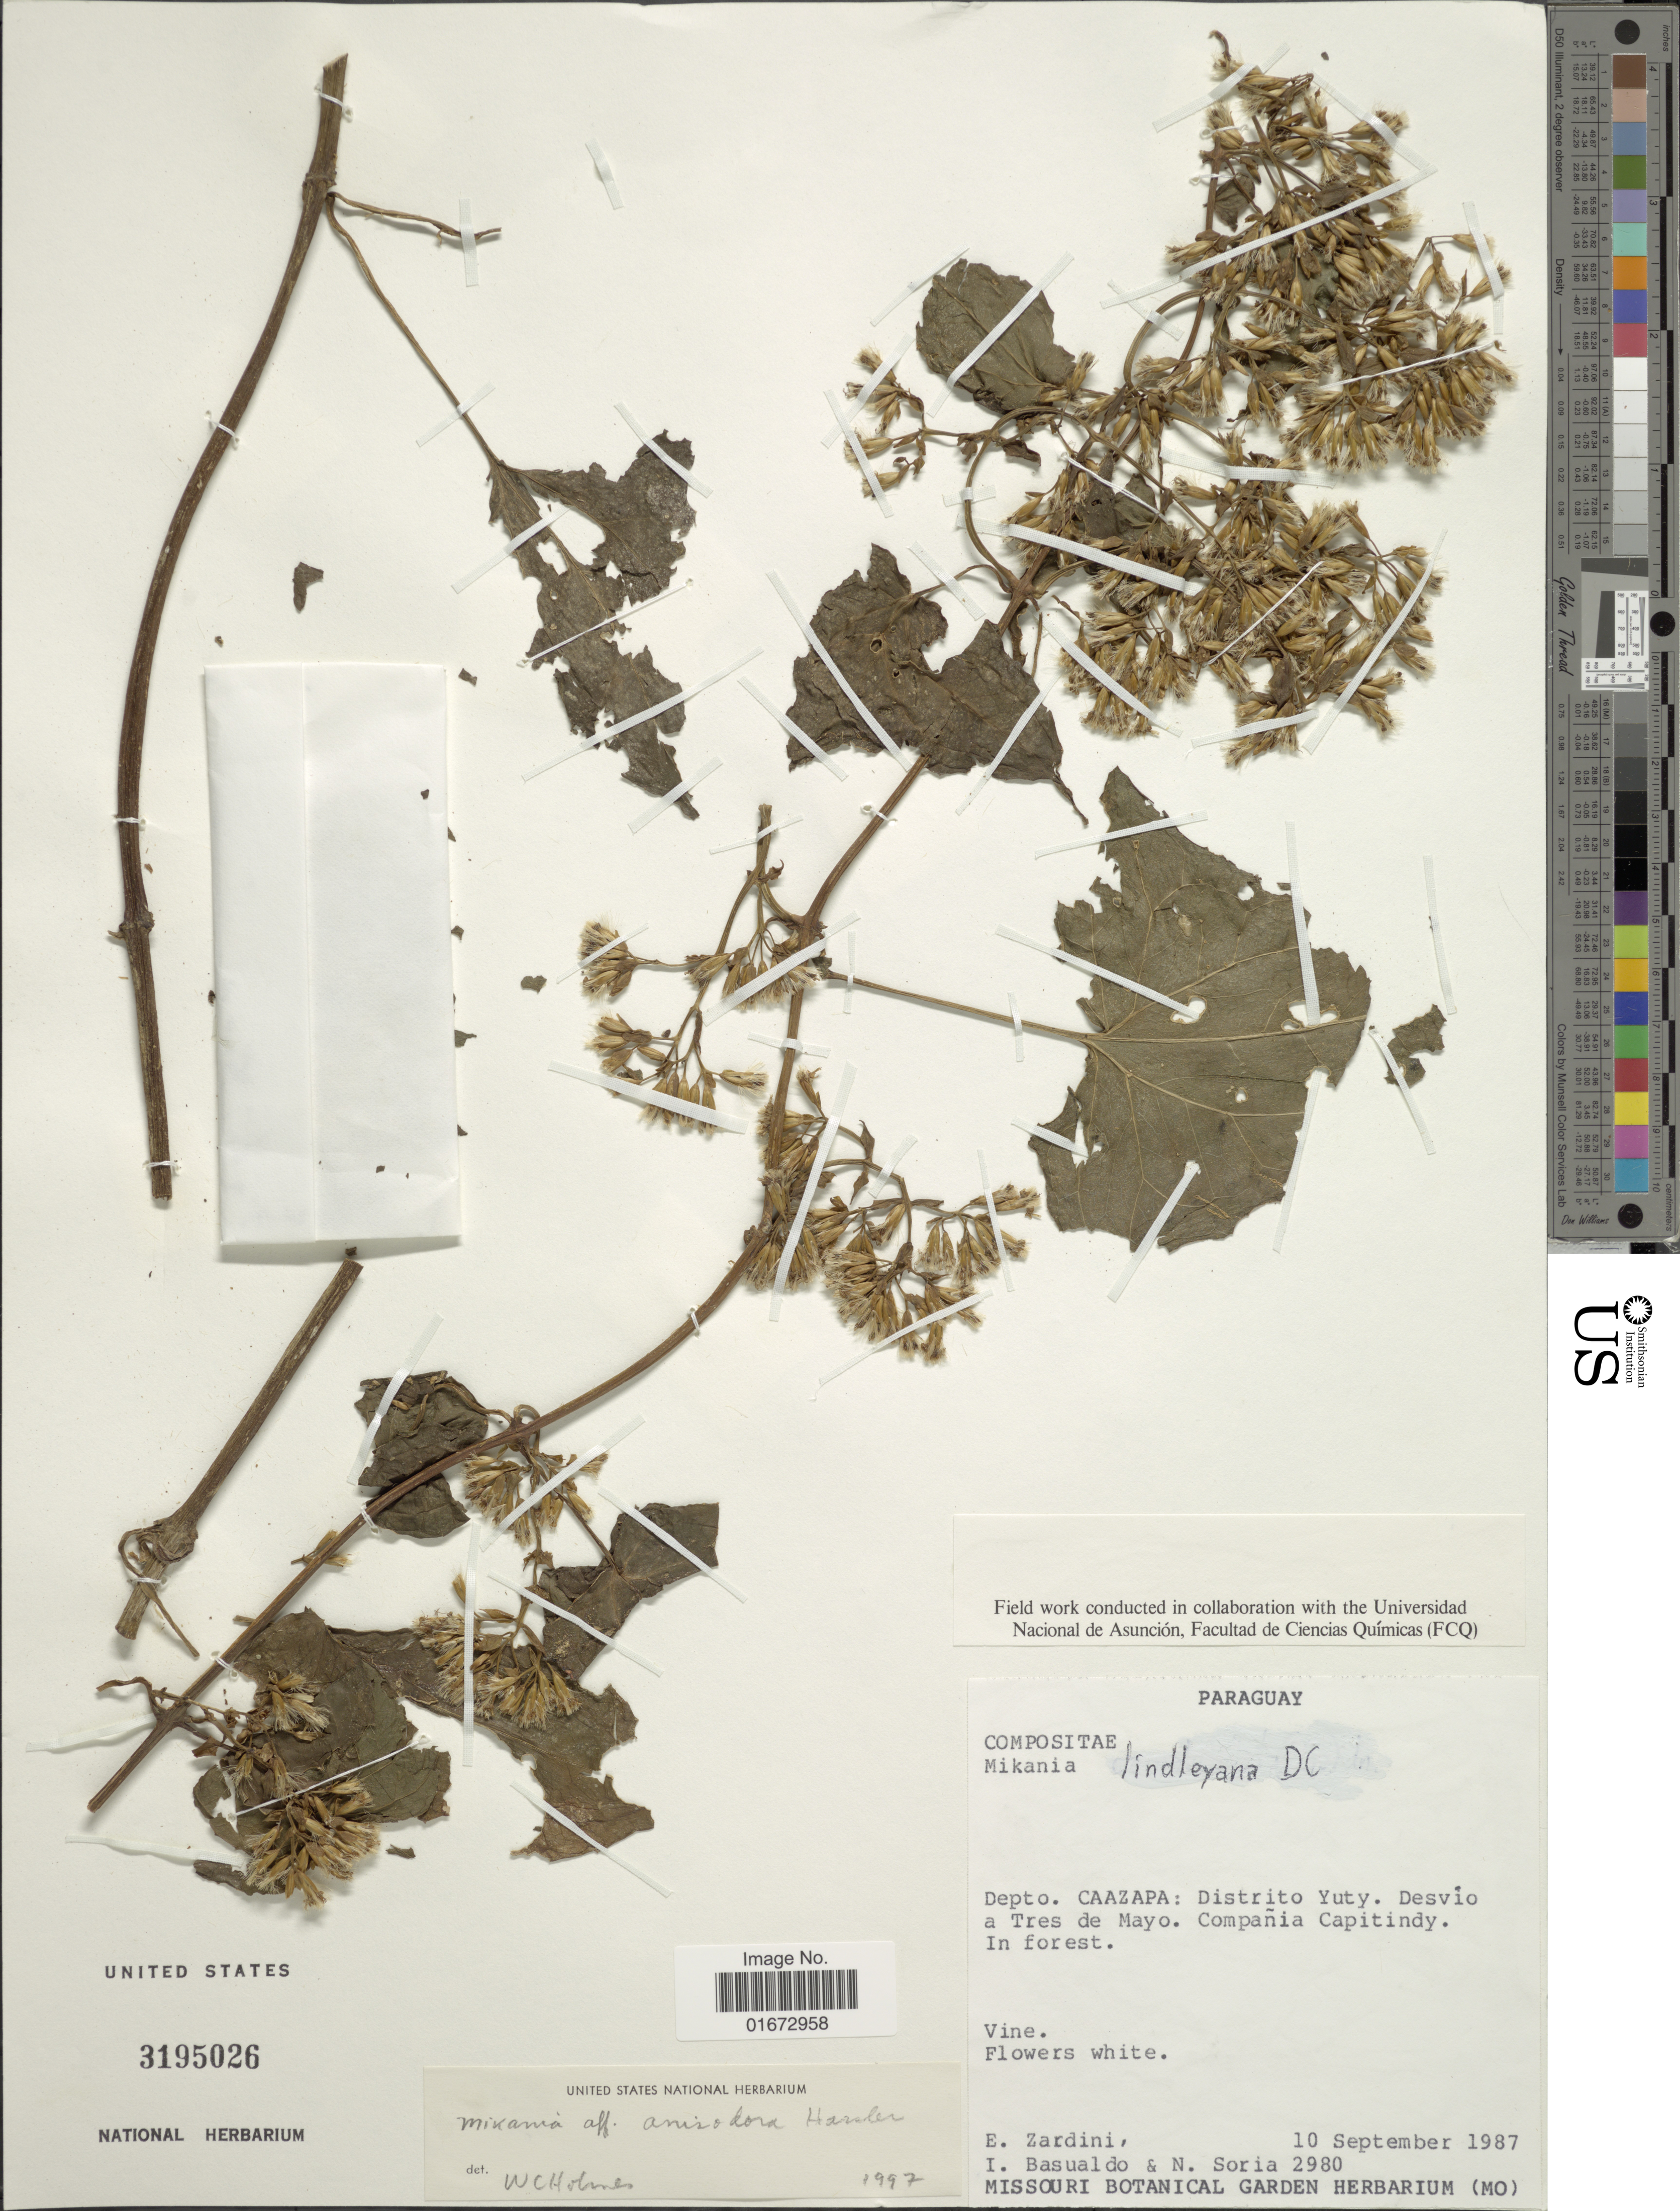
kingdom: Plantae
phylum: Tracheophyta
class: Magnoliopsida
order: Asterales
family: Asteraceae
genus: Mikania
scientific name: Mikania anisodora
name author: Hassl.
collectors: E. M. Zardini, I. Basualdo & N. Soria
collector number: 2980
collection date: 1987-09-10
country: Paraguay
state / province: Caazapa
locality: Depto. Caazapa: Distrito Yuty. Desvio a Tres de Mayo. Compañia Capitindy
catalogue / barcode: US 3195026